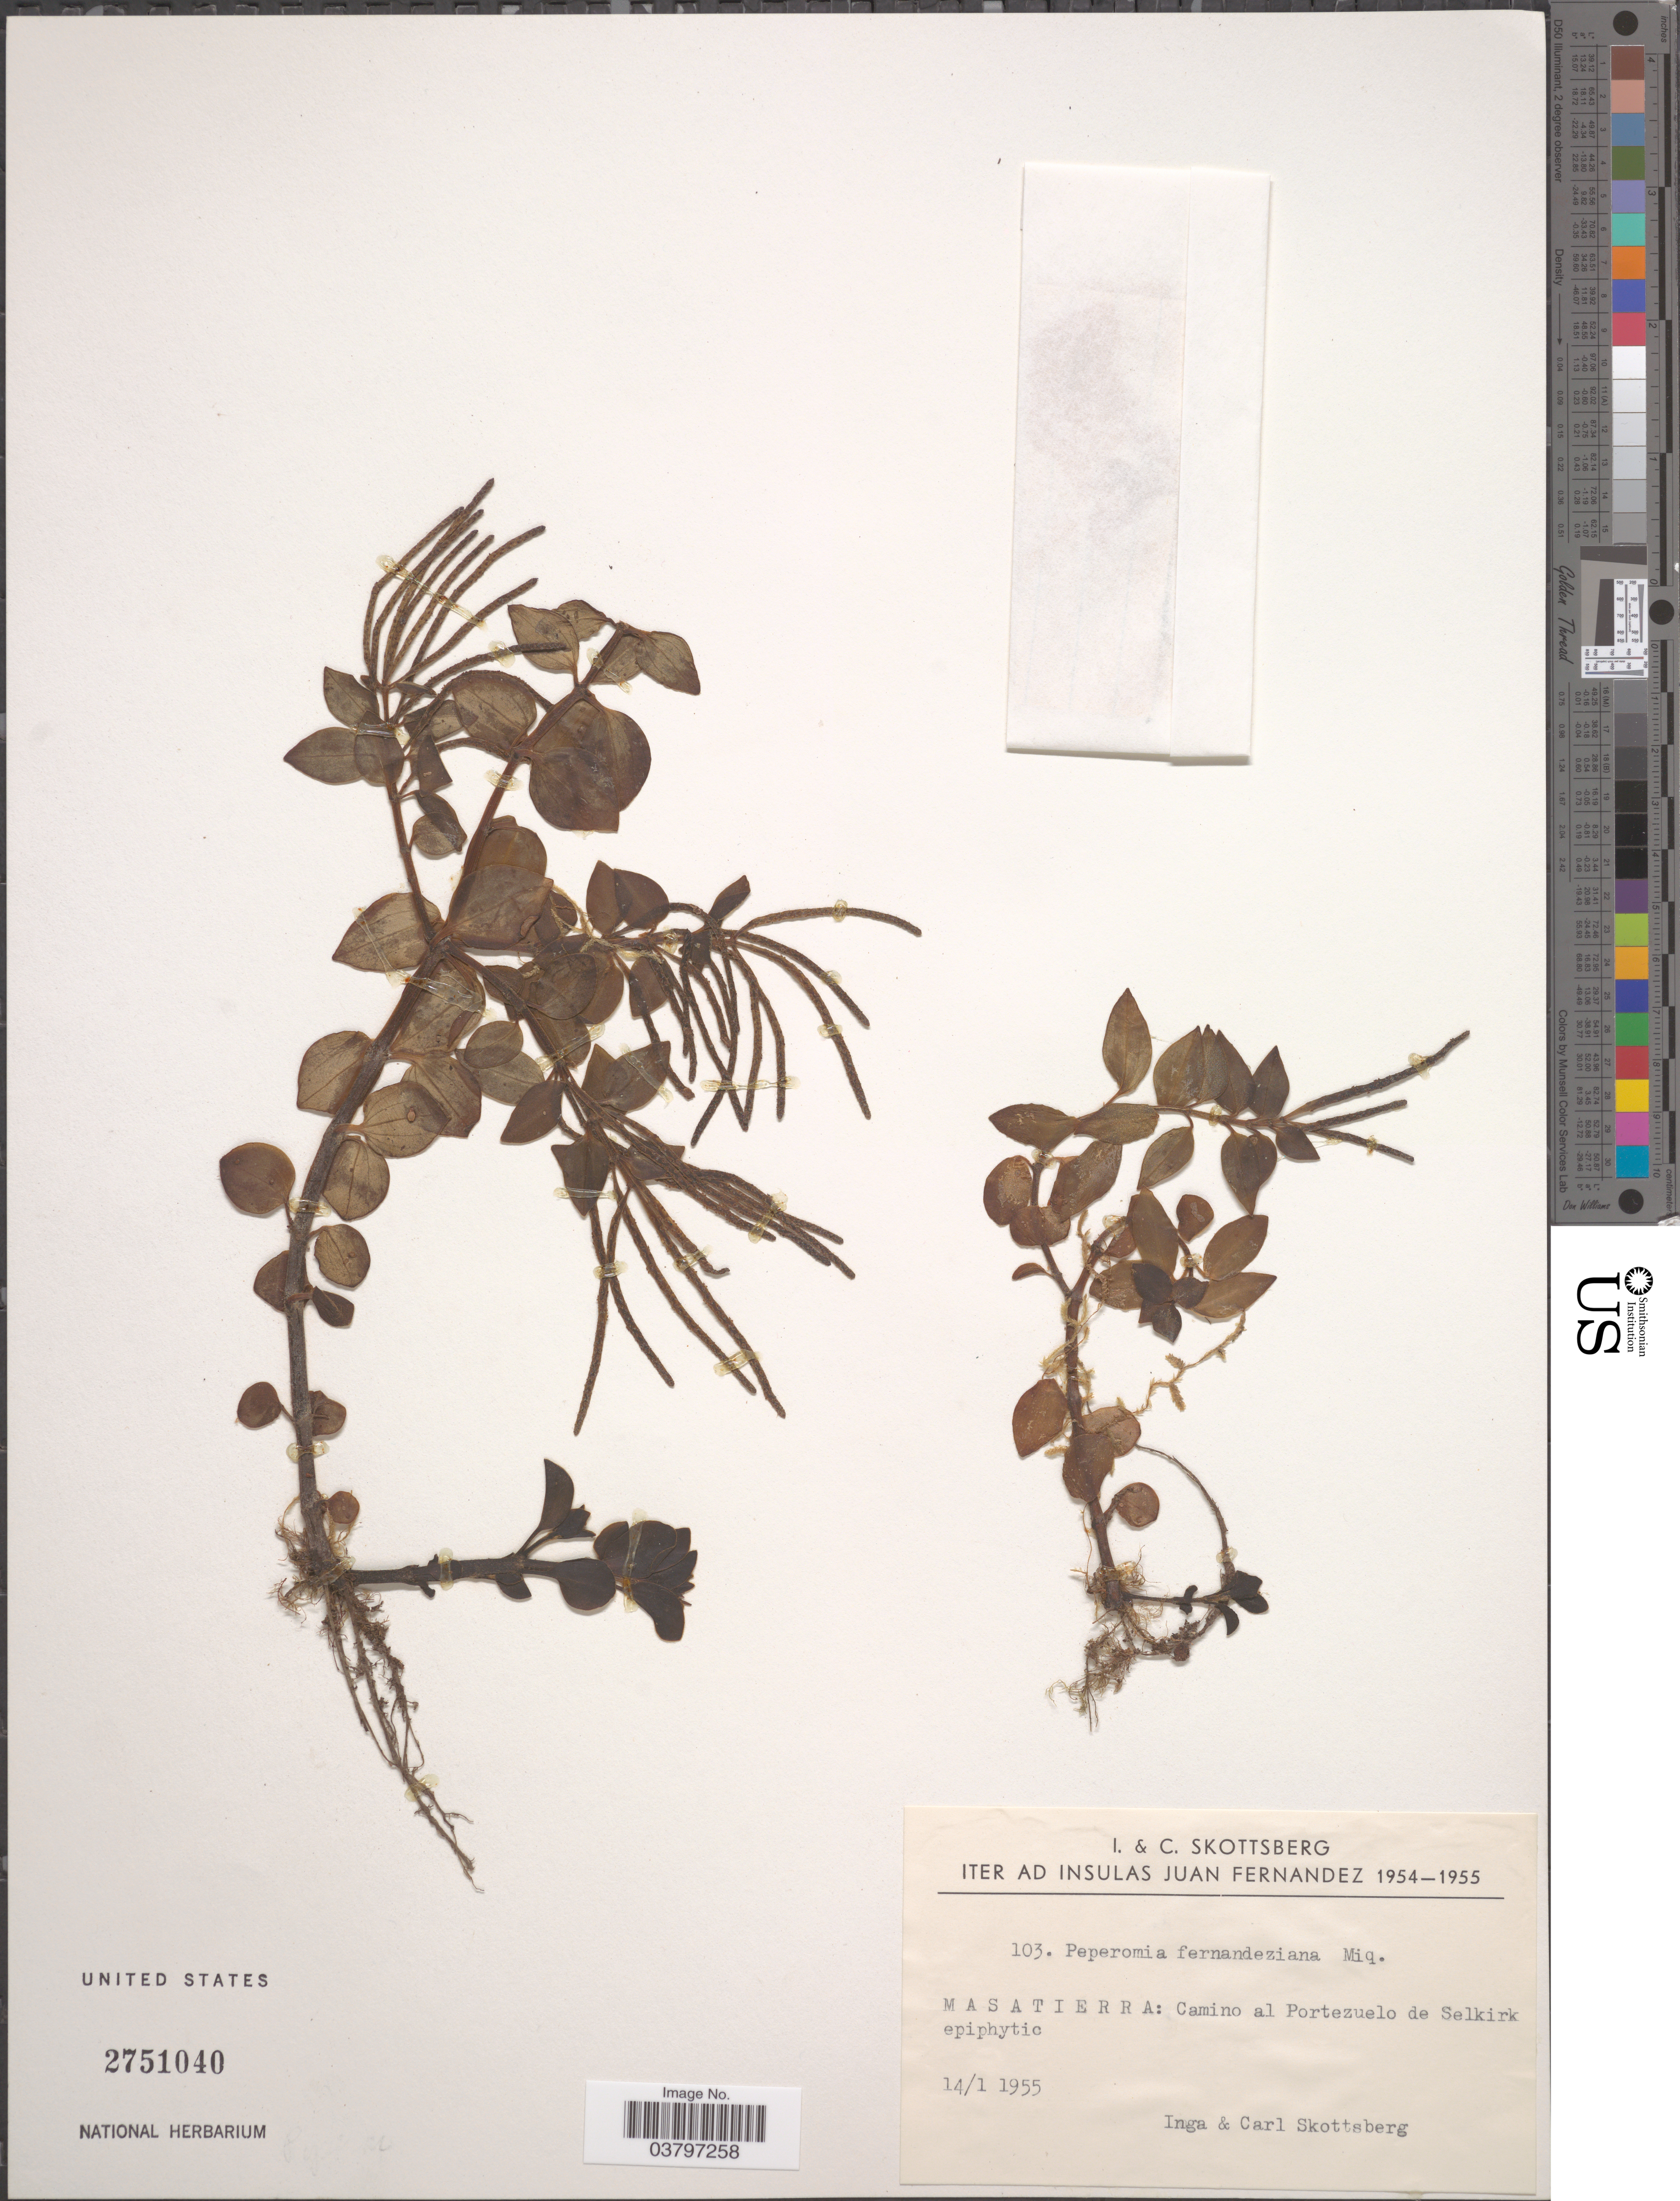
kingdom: Plantae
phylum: Tracheophyta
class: Magnoliopsida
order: Piperales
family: Piperaceae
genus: Peperomia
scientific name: Peperomia fernandeziana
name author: Miq.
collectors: I. Skottsberg & C. Skottsberg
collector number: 103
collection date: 1955-01-14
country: Chile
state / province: Valparaíso (V)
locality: Masatierra: Camino al Portezuelo de Selkirk epiphytic.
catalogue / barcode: US 2751040